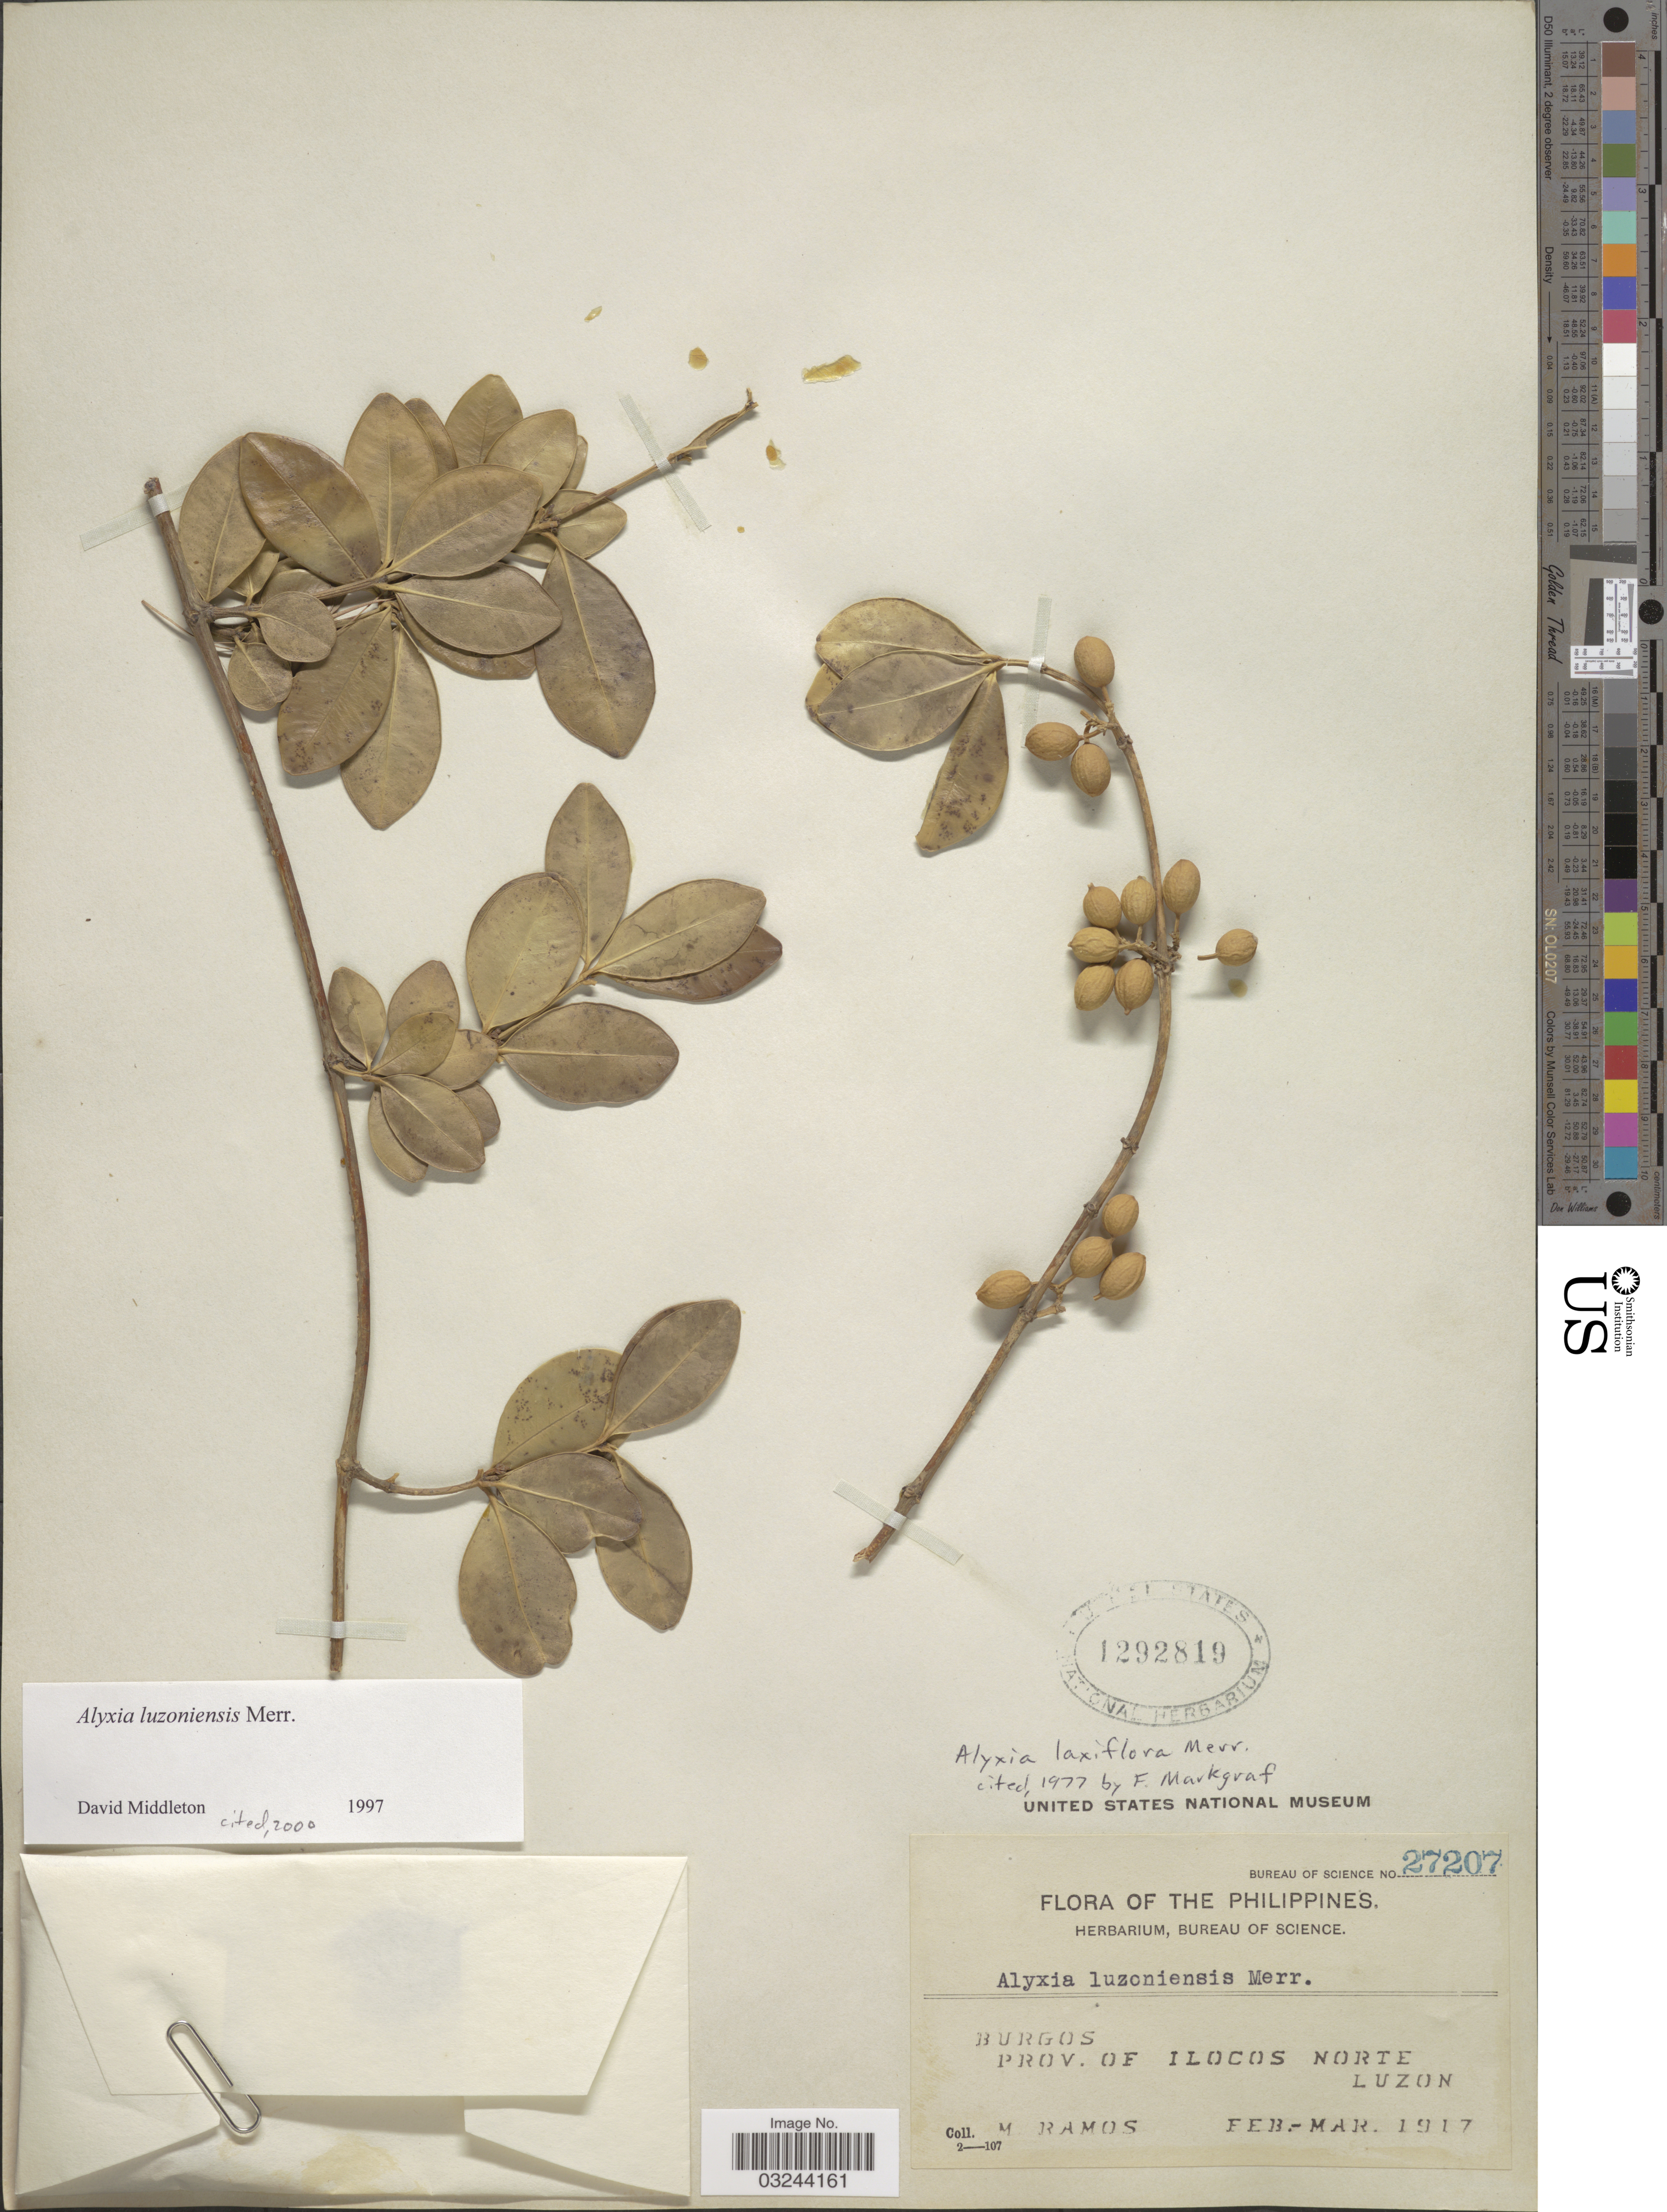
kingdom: Plantae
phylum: Tracheophyta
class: Magnoliopsida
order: Gentianales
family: Apocynaceae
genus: Alyxia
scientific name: Alyxia luzoniensis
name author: Merr.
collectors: M. Ramos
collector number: Bureau of Science 27207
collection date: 1917-02/1917-03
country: Philippines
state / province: Ilocos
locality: Burgos, Prov. Ilocos Norte, Luzon.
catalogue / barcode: US 1292819